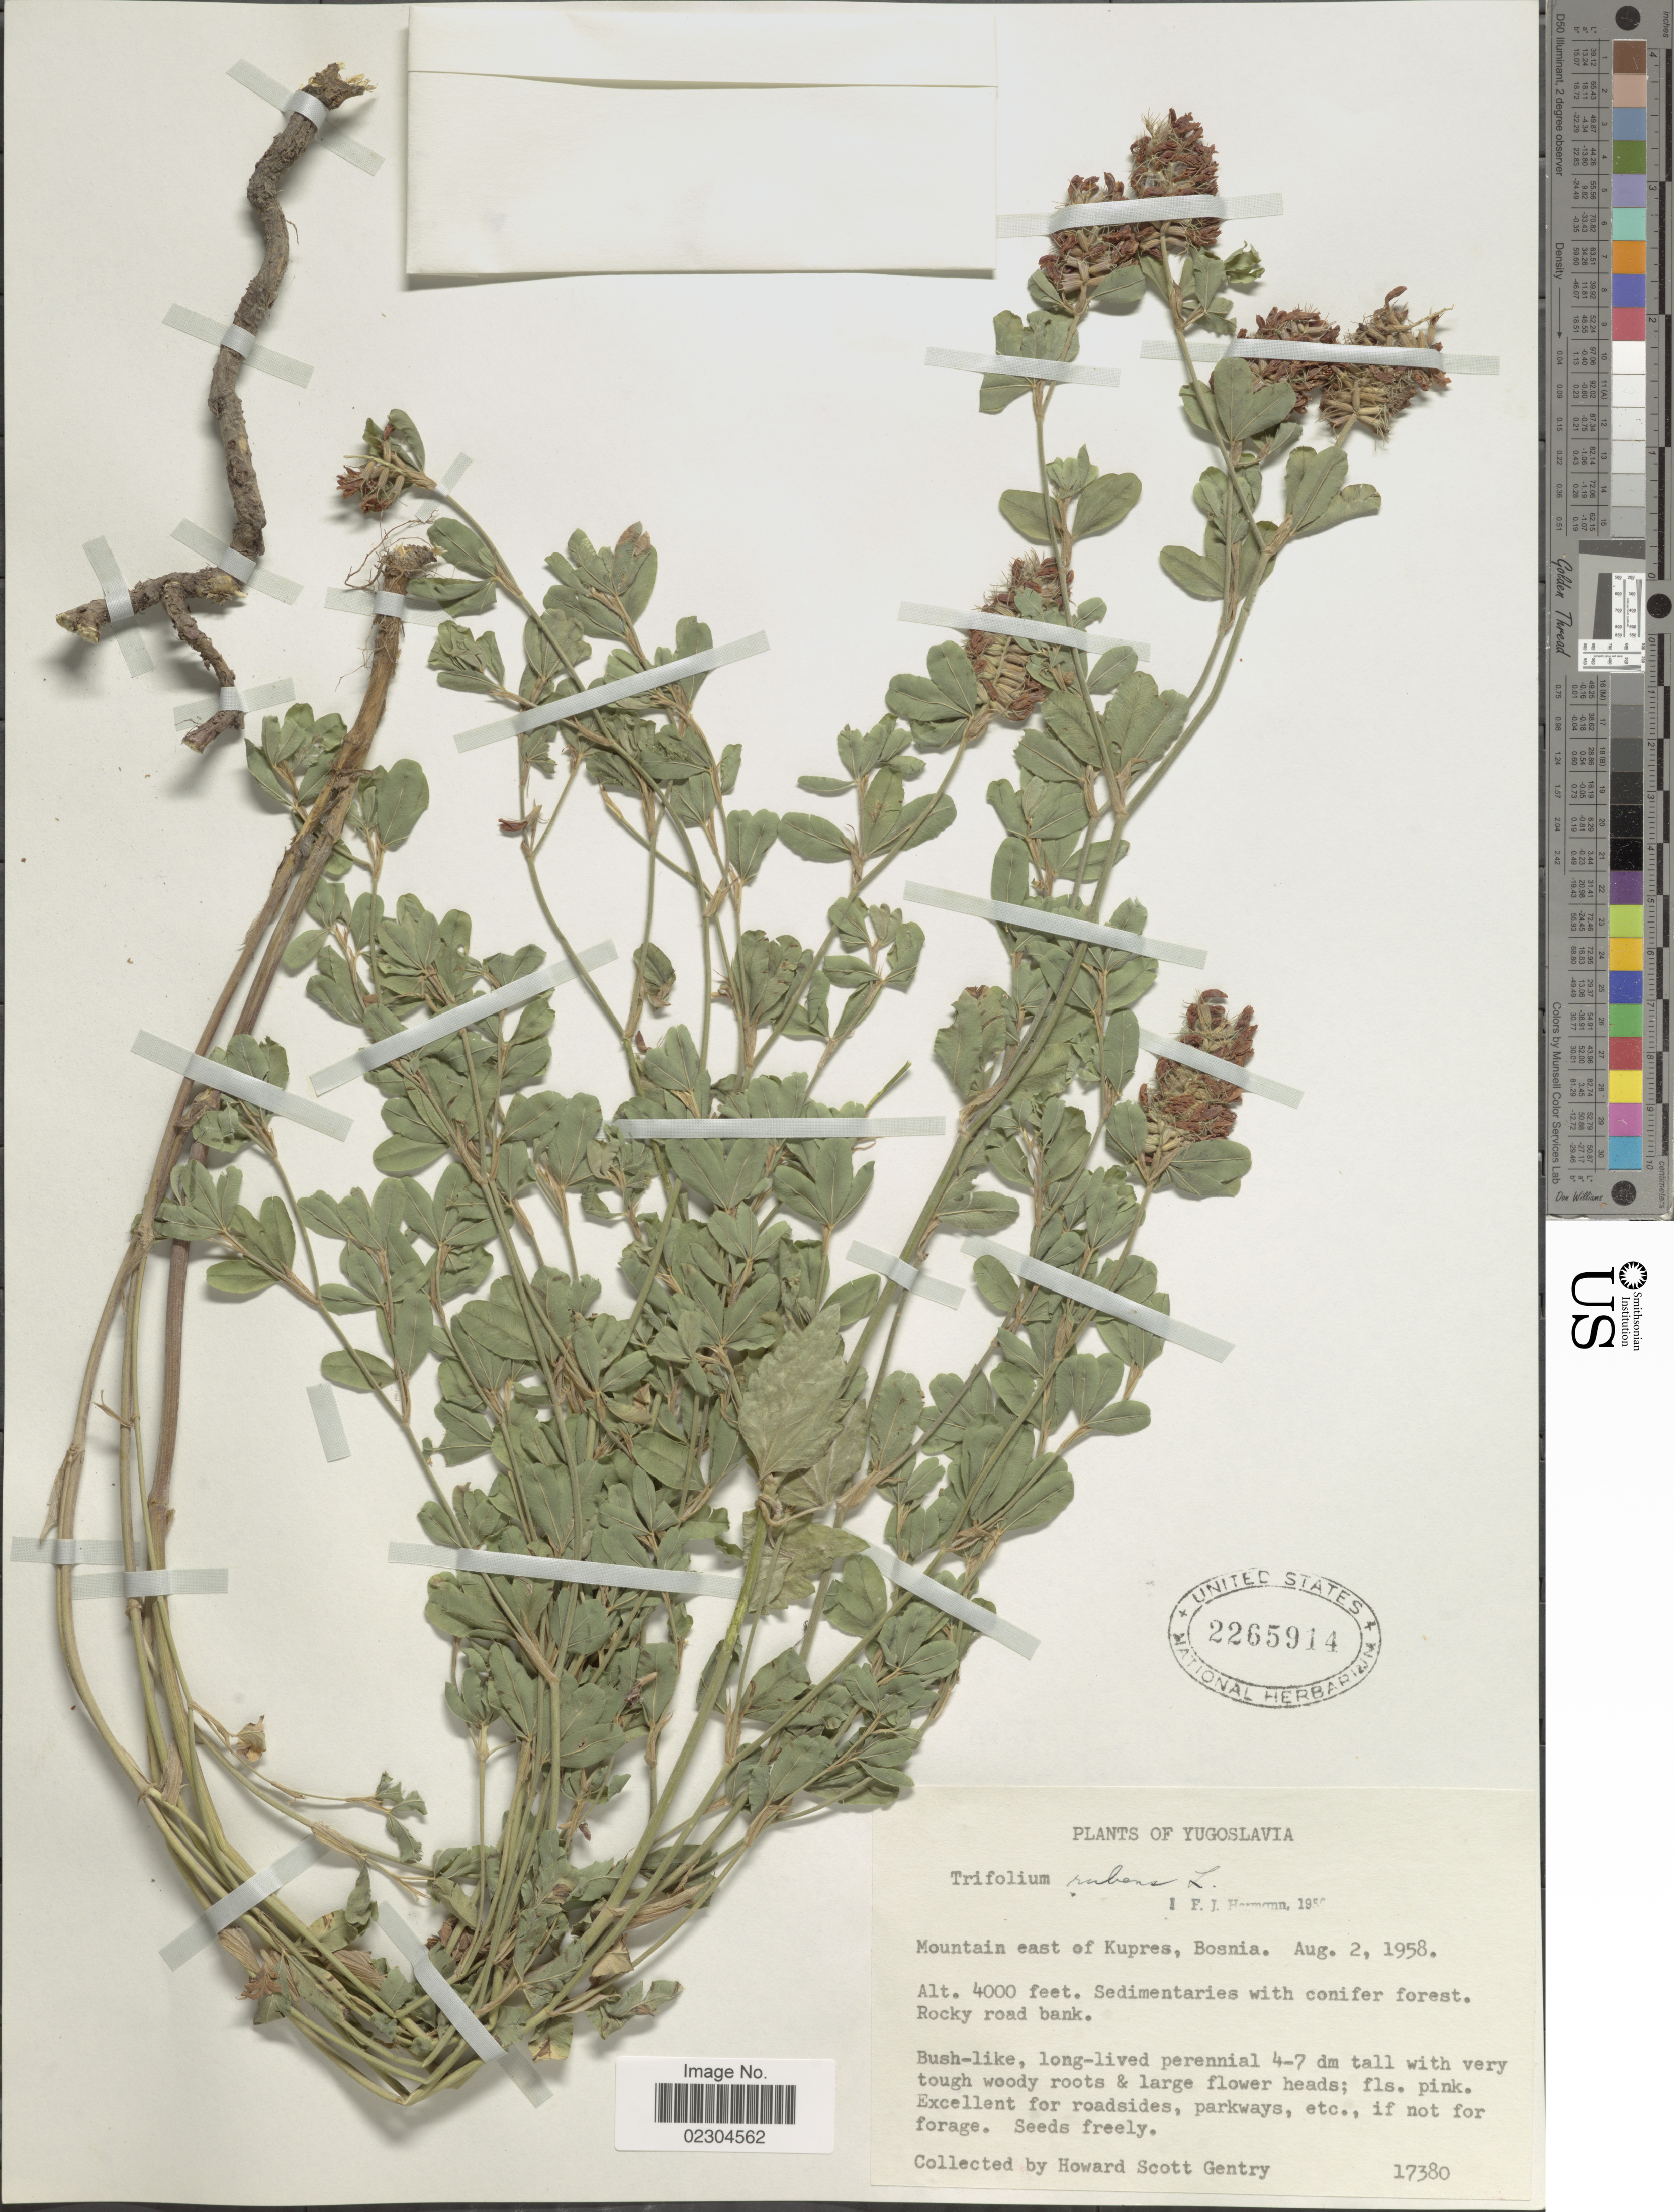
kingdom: Plantae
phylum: Tracheophyta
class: Magnoliopsida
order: Fabales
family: Fabaceae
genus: Trifolium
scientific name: Trifolium rubens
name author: L.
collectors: H. S. Gentry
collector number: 17380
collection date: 1958-08-02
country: Bosnia and Herzegovina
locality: Yugoslavia, Mountain east of Kupres, Bosnia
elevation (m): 1219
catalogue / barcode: US 2265914